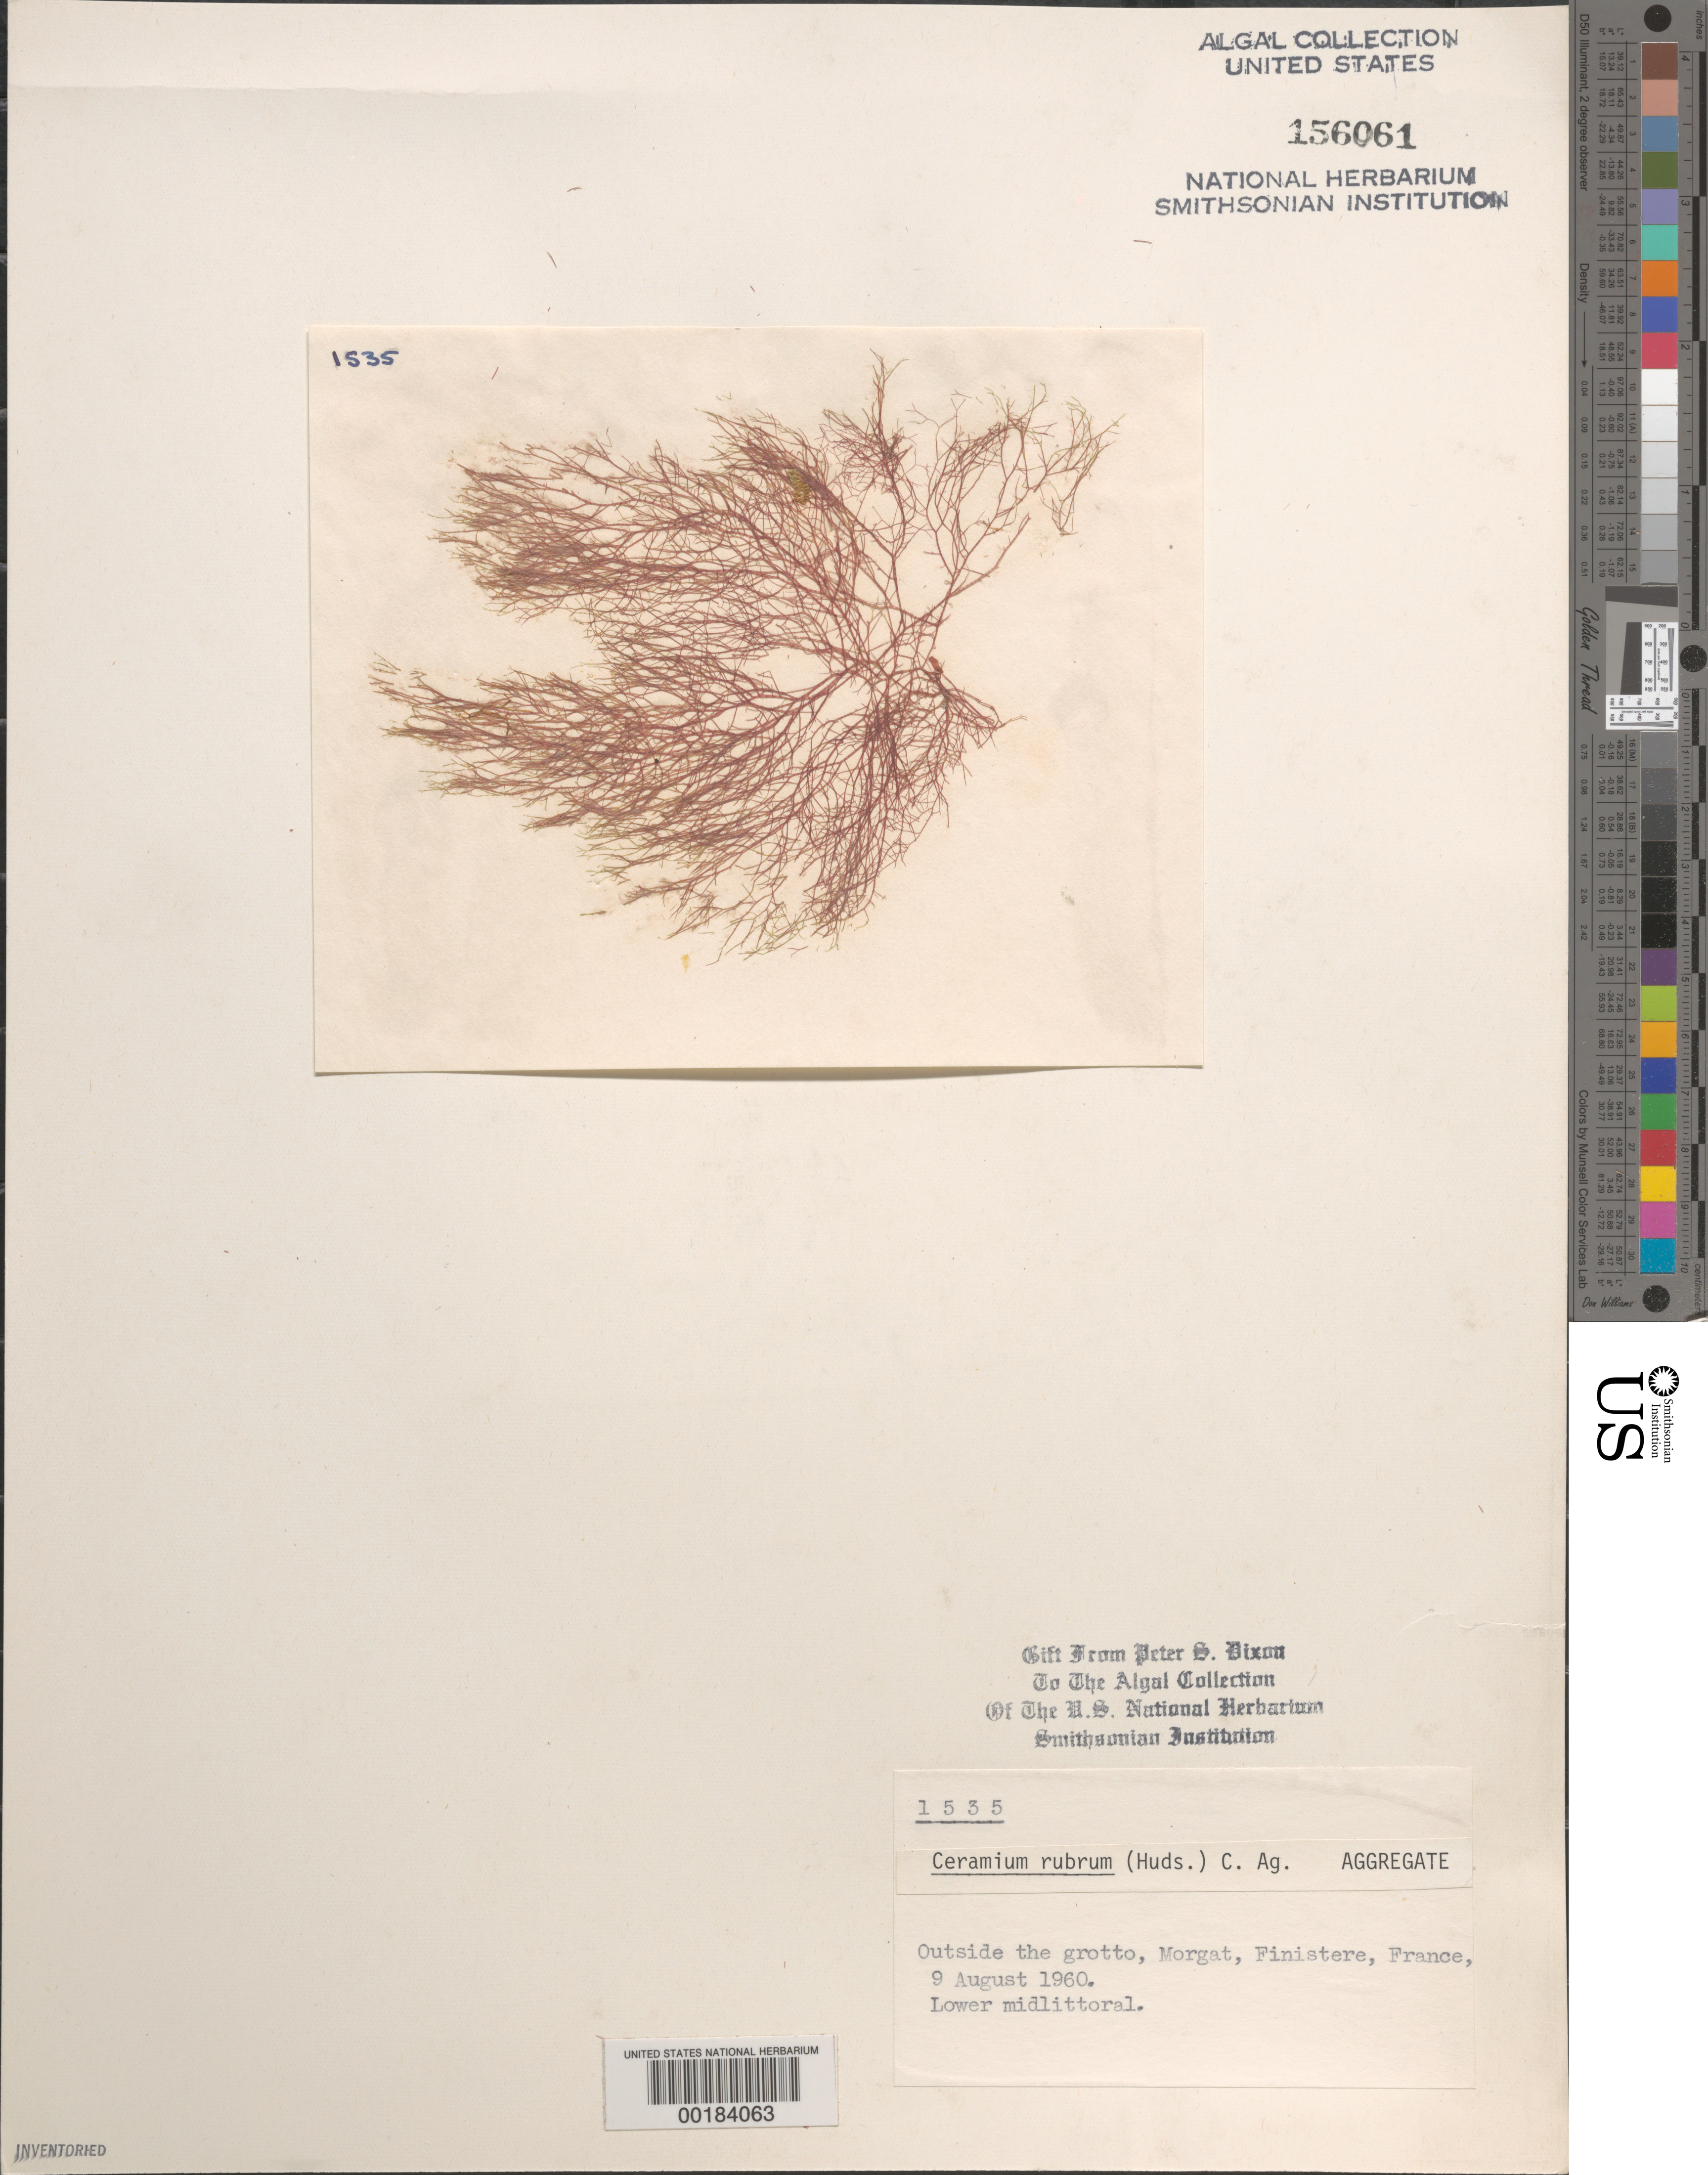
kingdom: Plantae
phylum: Rhodophyta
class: Florideophyceae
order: Ceramiales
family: Ceramiaceae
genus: Ceramium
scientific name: Ceramium rubrum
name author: C. Agardh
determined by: Dixon, P. S.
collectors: P. S. Dixon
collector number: PSD 1535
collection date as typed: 09 Aug 1960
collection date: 1960-08-09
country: France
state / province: Bretagne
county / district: Finistère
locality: Morgat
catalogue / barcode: US 156061